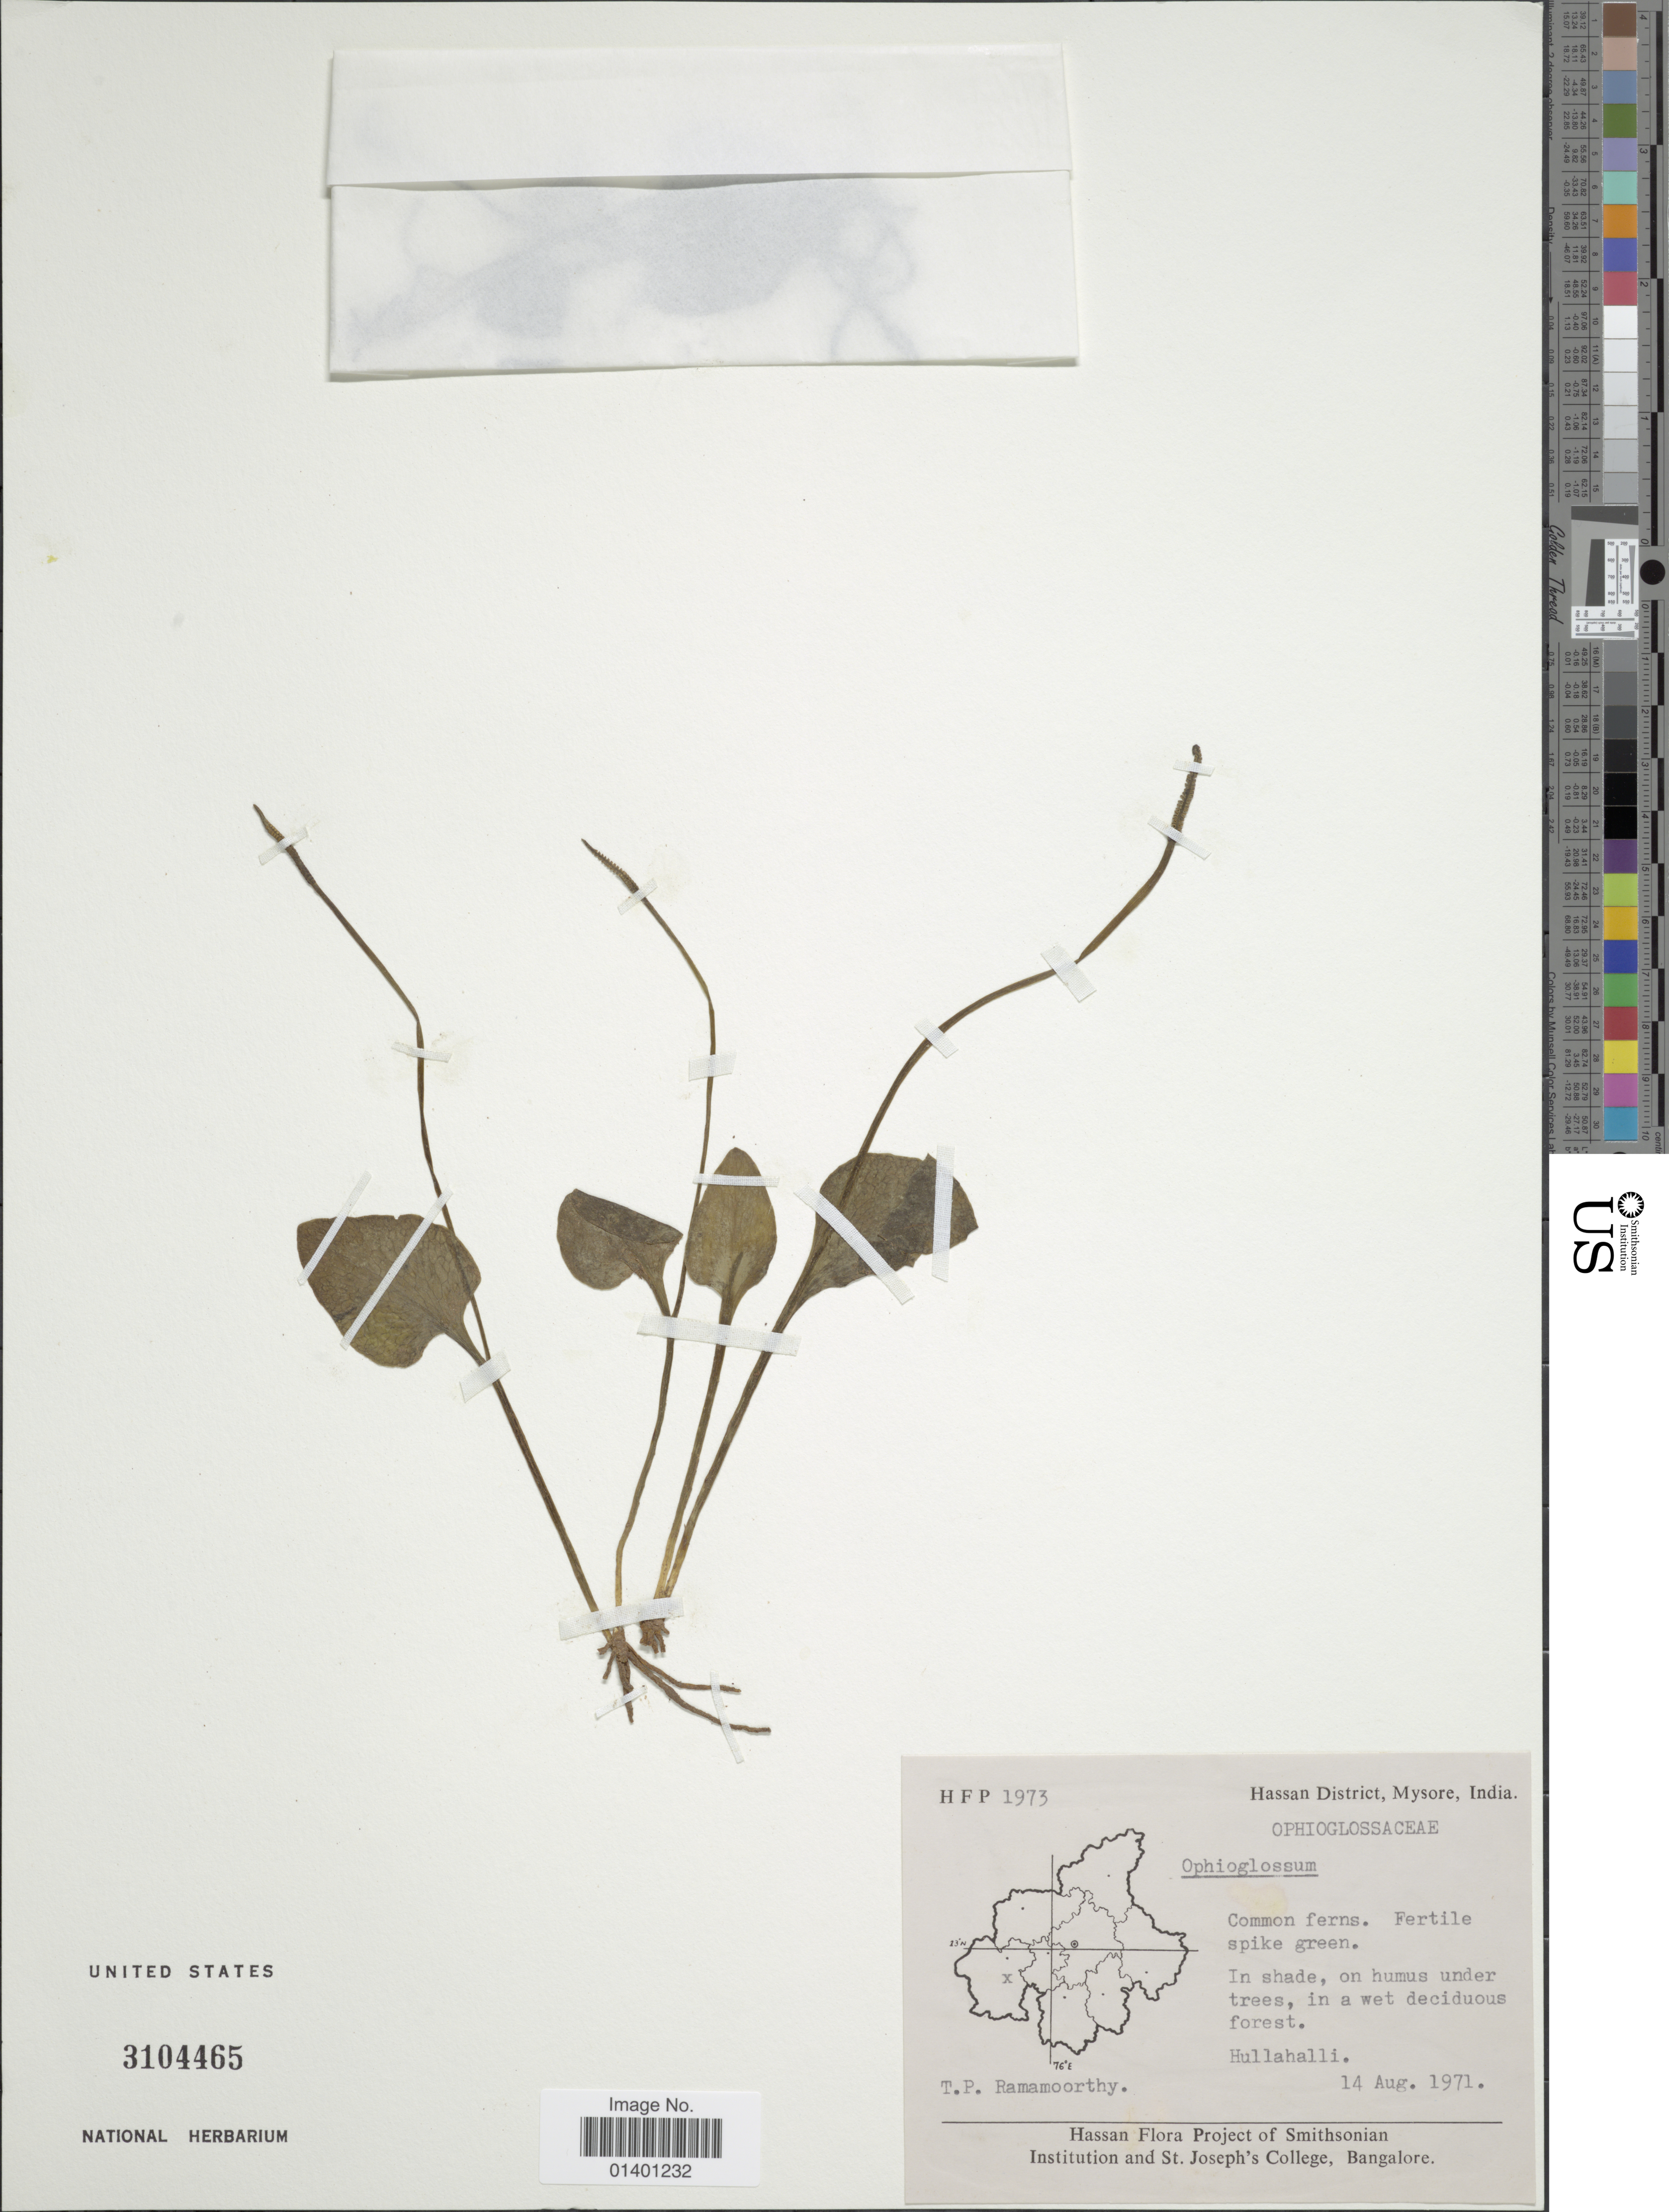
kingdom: Plantae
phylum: Tracheophyta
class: Polypodiopsida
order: Ophioglossales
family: Ophioglossaceae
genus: Ophioglossum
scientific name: Ophioglossum sp.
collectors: T. P. Ramamoorthy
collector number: HFP 1973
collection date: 1971-08-14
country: India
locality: Hassan District, Mysore, Hullahalli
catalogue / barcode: US 3104465